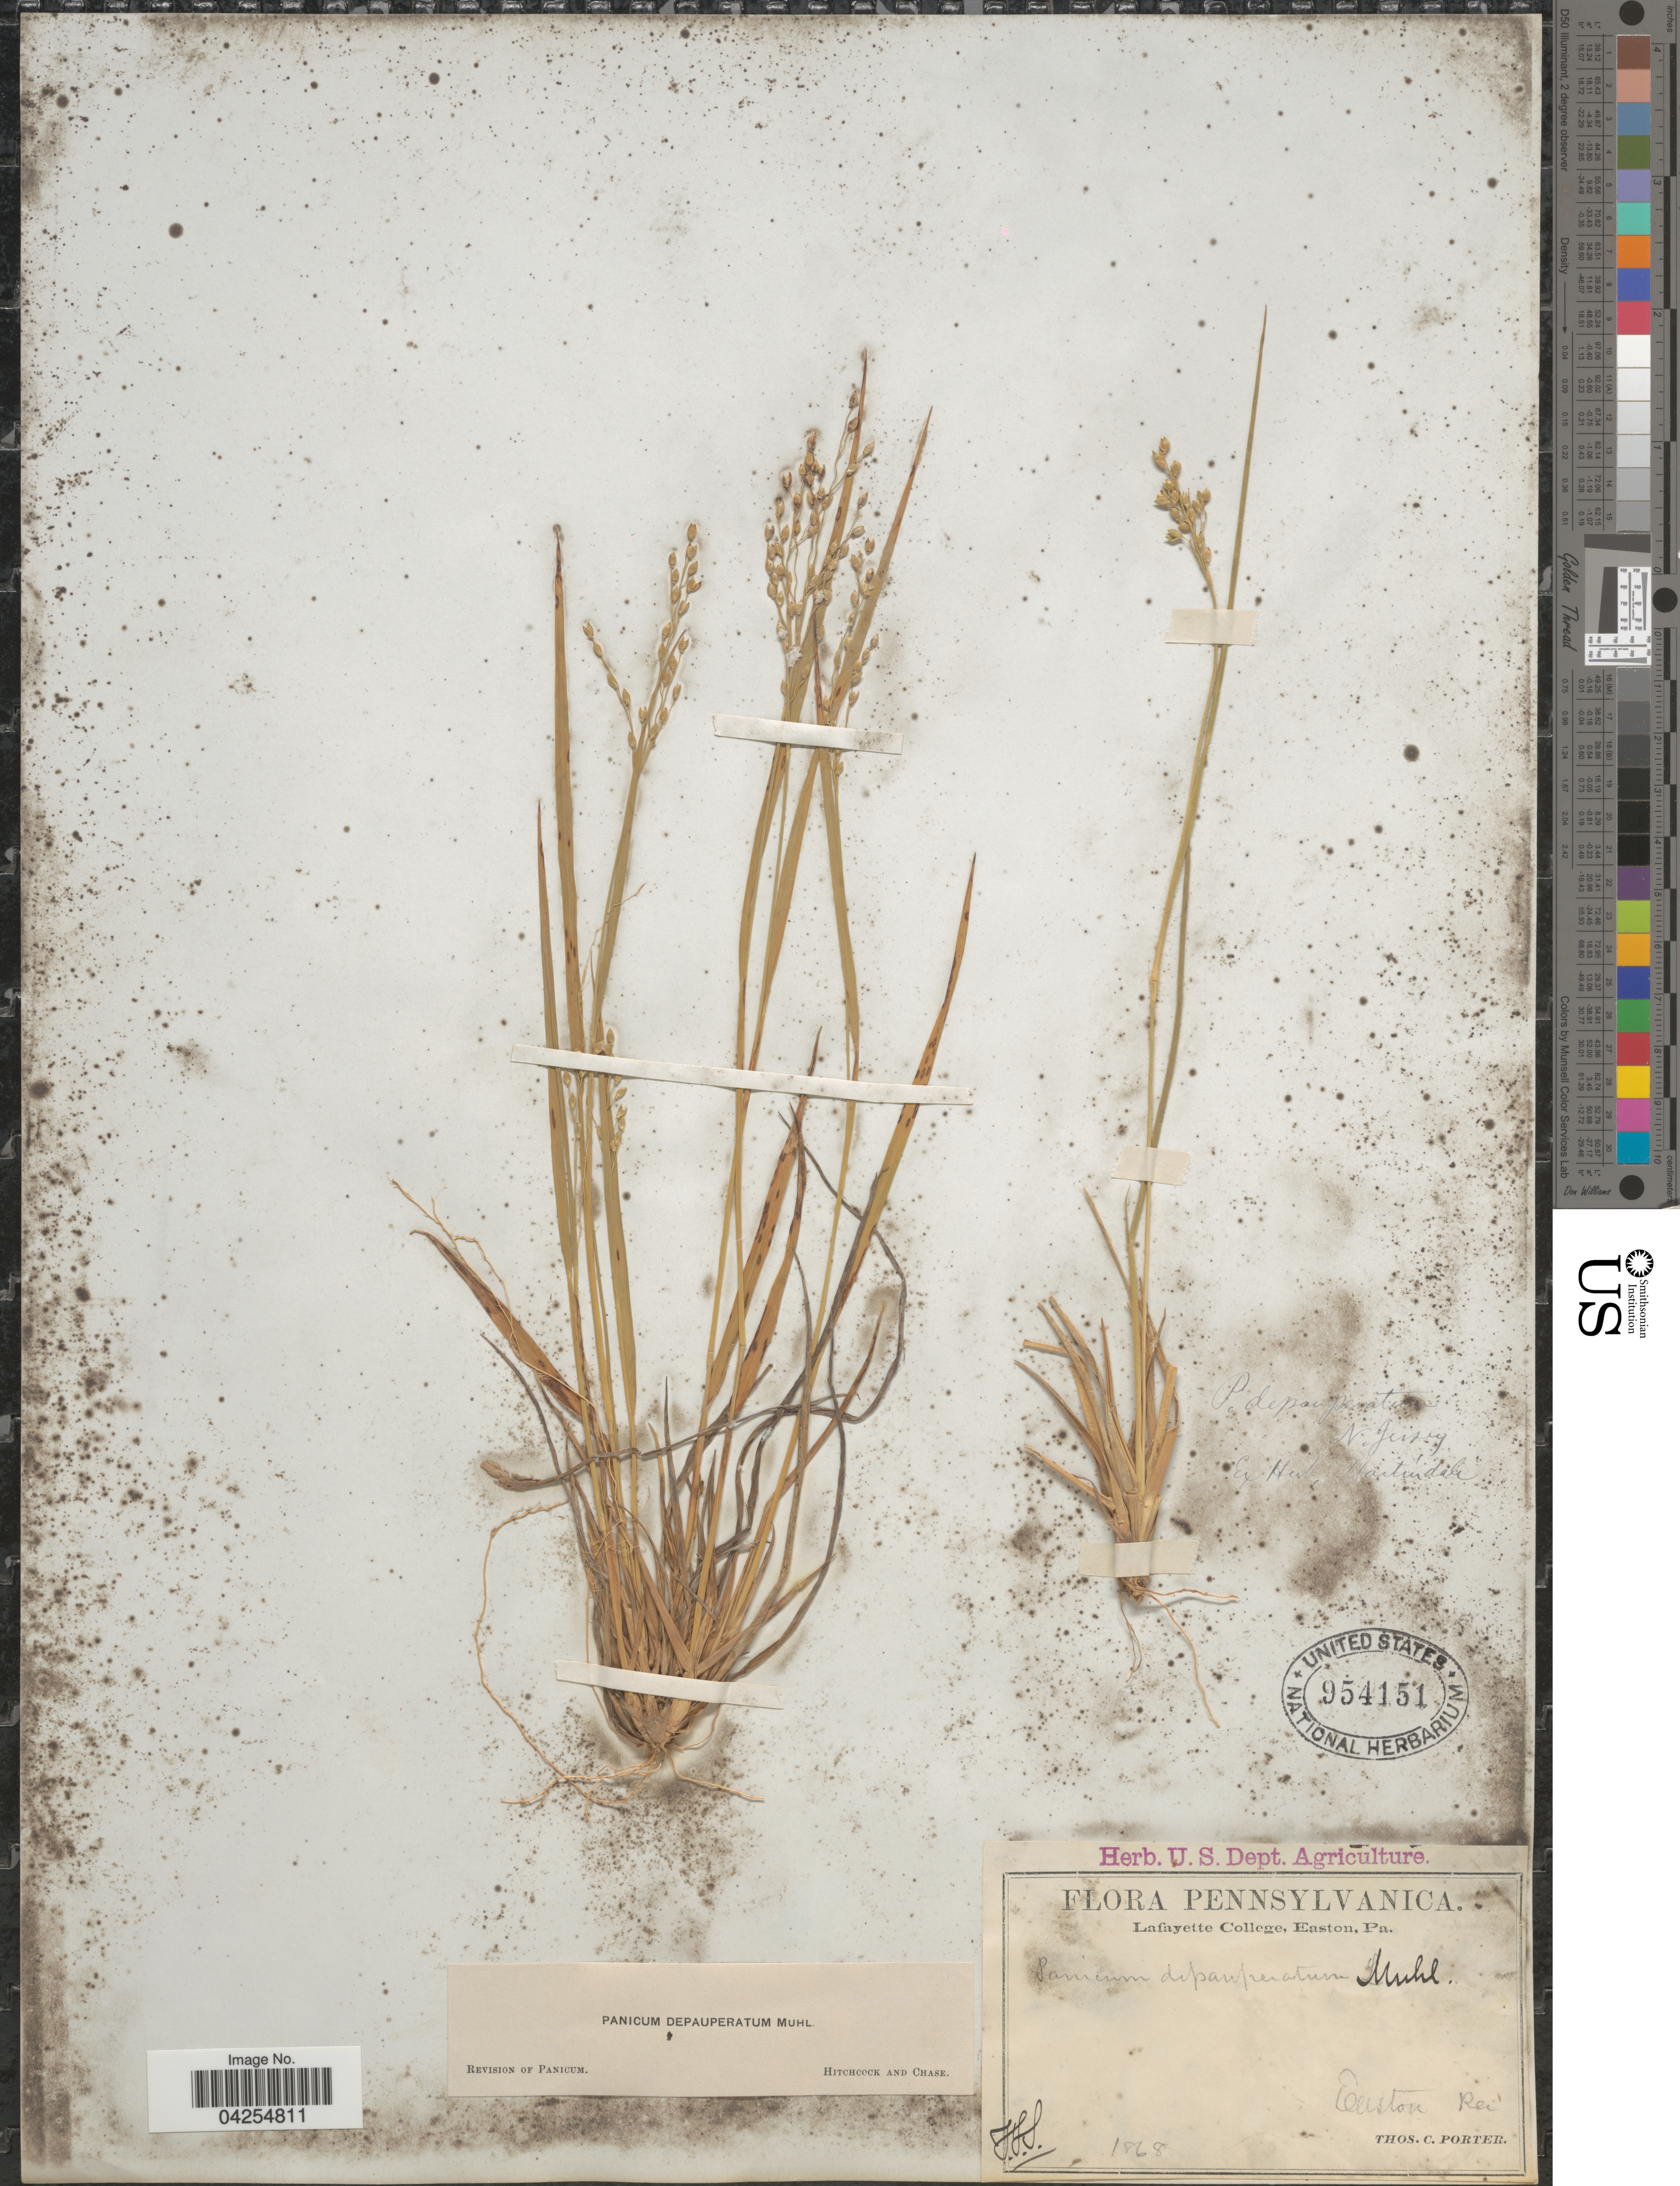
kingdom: Plantae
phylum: Tracheophyta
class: Liliopsida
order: Poales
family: Poaceae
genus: Dichanthelium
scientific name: Dichanthelium depauperatum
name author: (Muhl.) Gould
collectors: T. Porter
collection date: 1868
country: United States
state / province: Pennsylvania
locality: Easton.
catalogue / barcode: US 954151